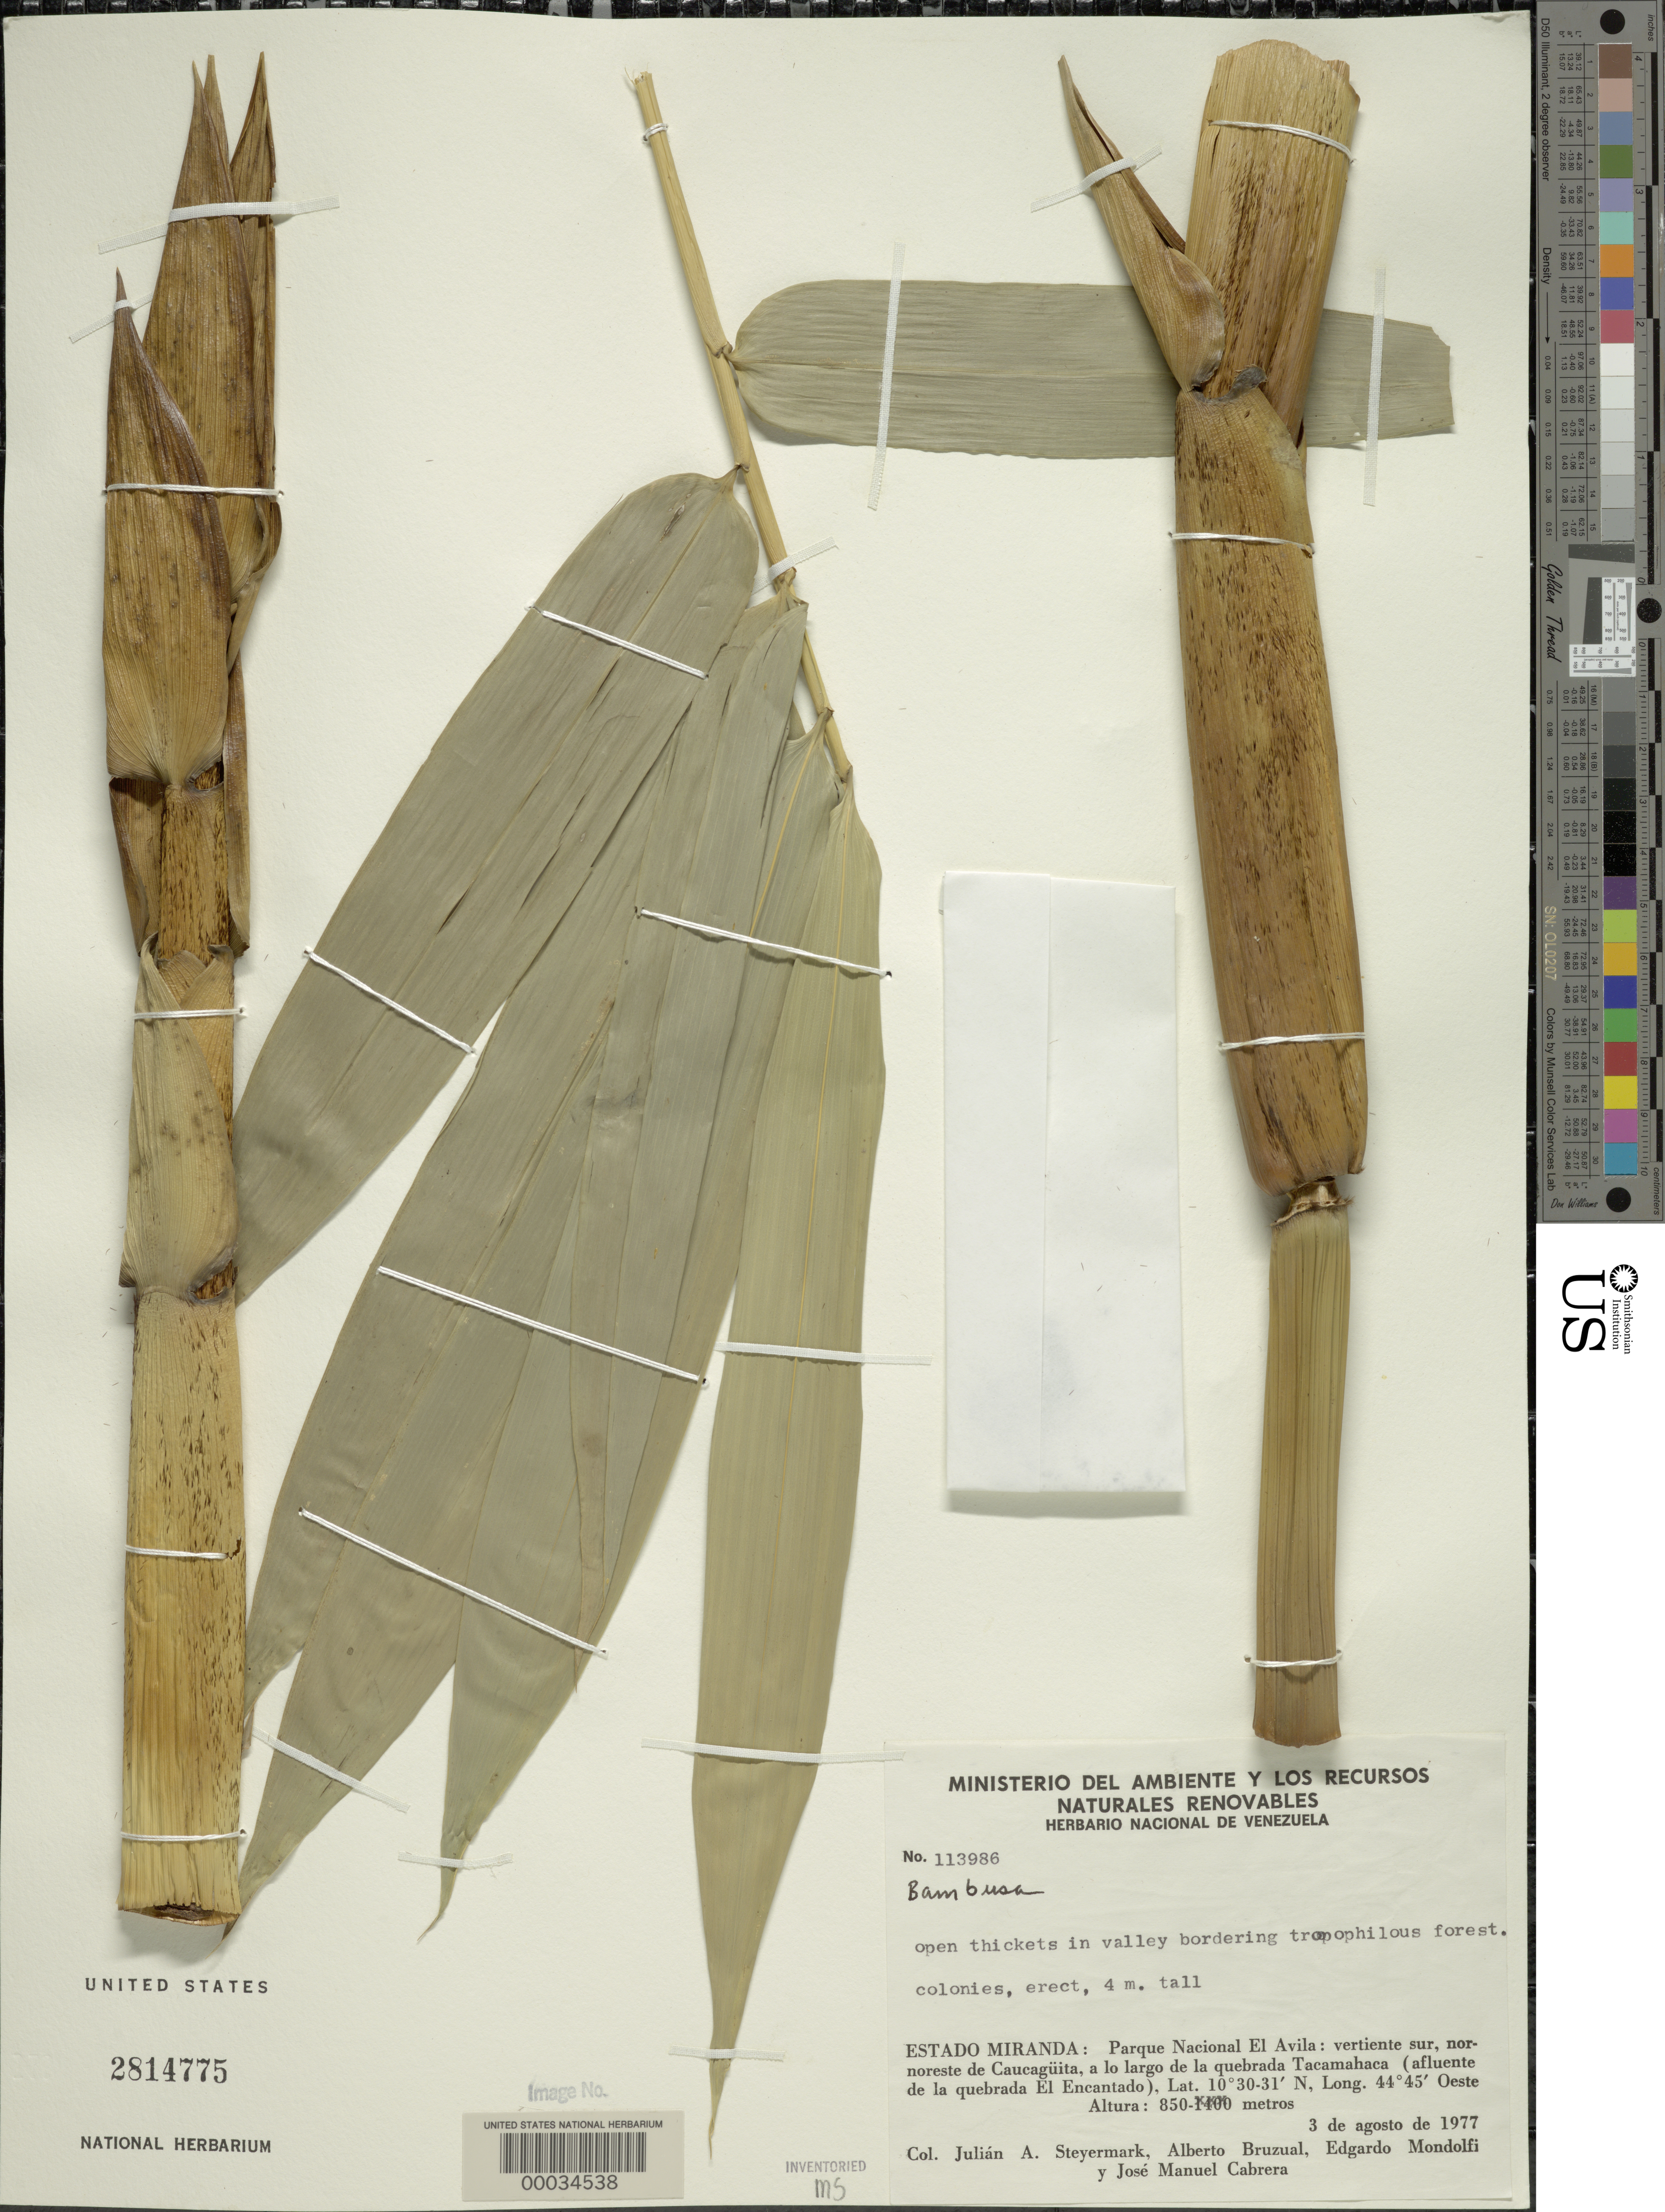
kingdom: Plantae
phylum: Tracheophyta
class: Liliopsida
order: Poales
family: Poaceae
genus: Bambusa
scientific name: Bambusa sp.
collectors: J. Steyermark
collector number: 113986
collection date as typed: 03 Aug 1977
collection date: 1977-08-03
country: Venezuela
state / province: Miranda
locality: Parque Nacional El Avila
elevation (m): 850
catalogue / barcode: US 2814775